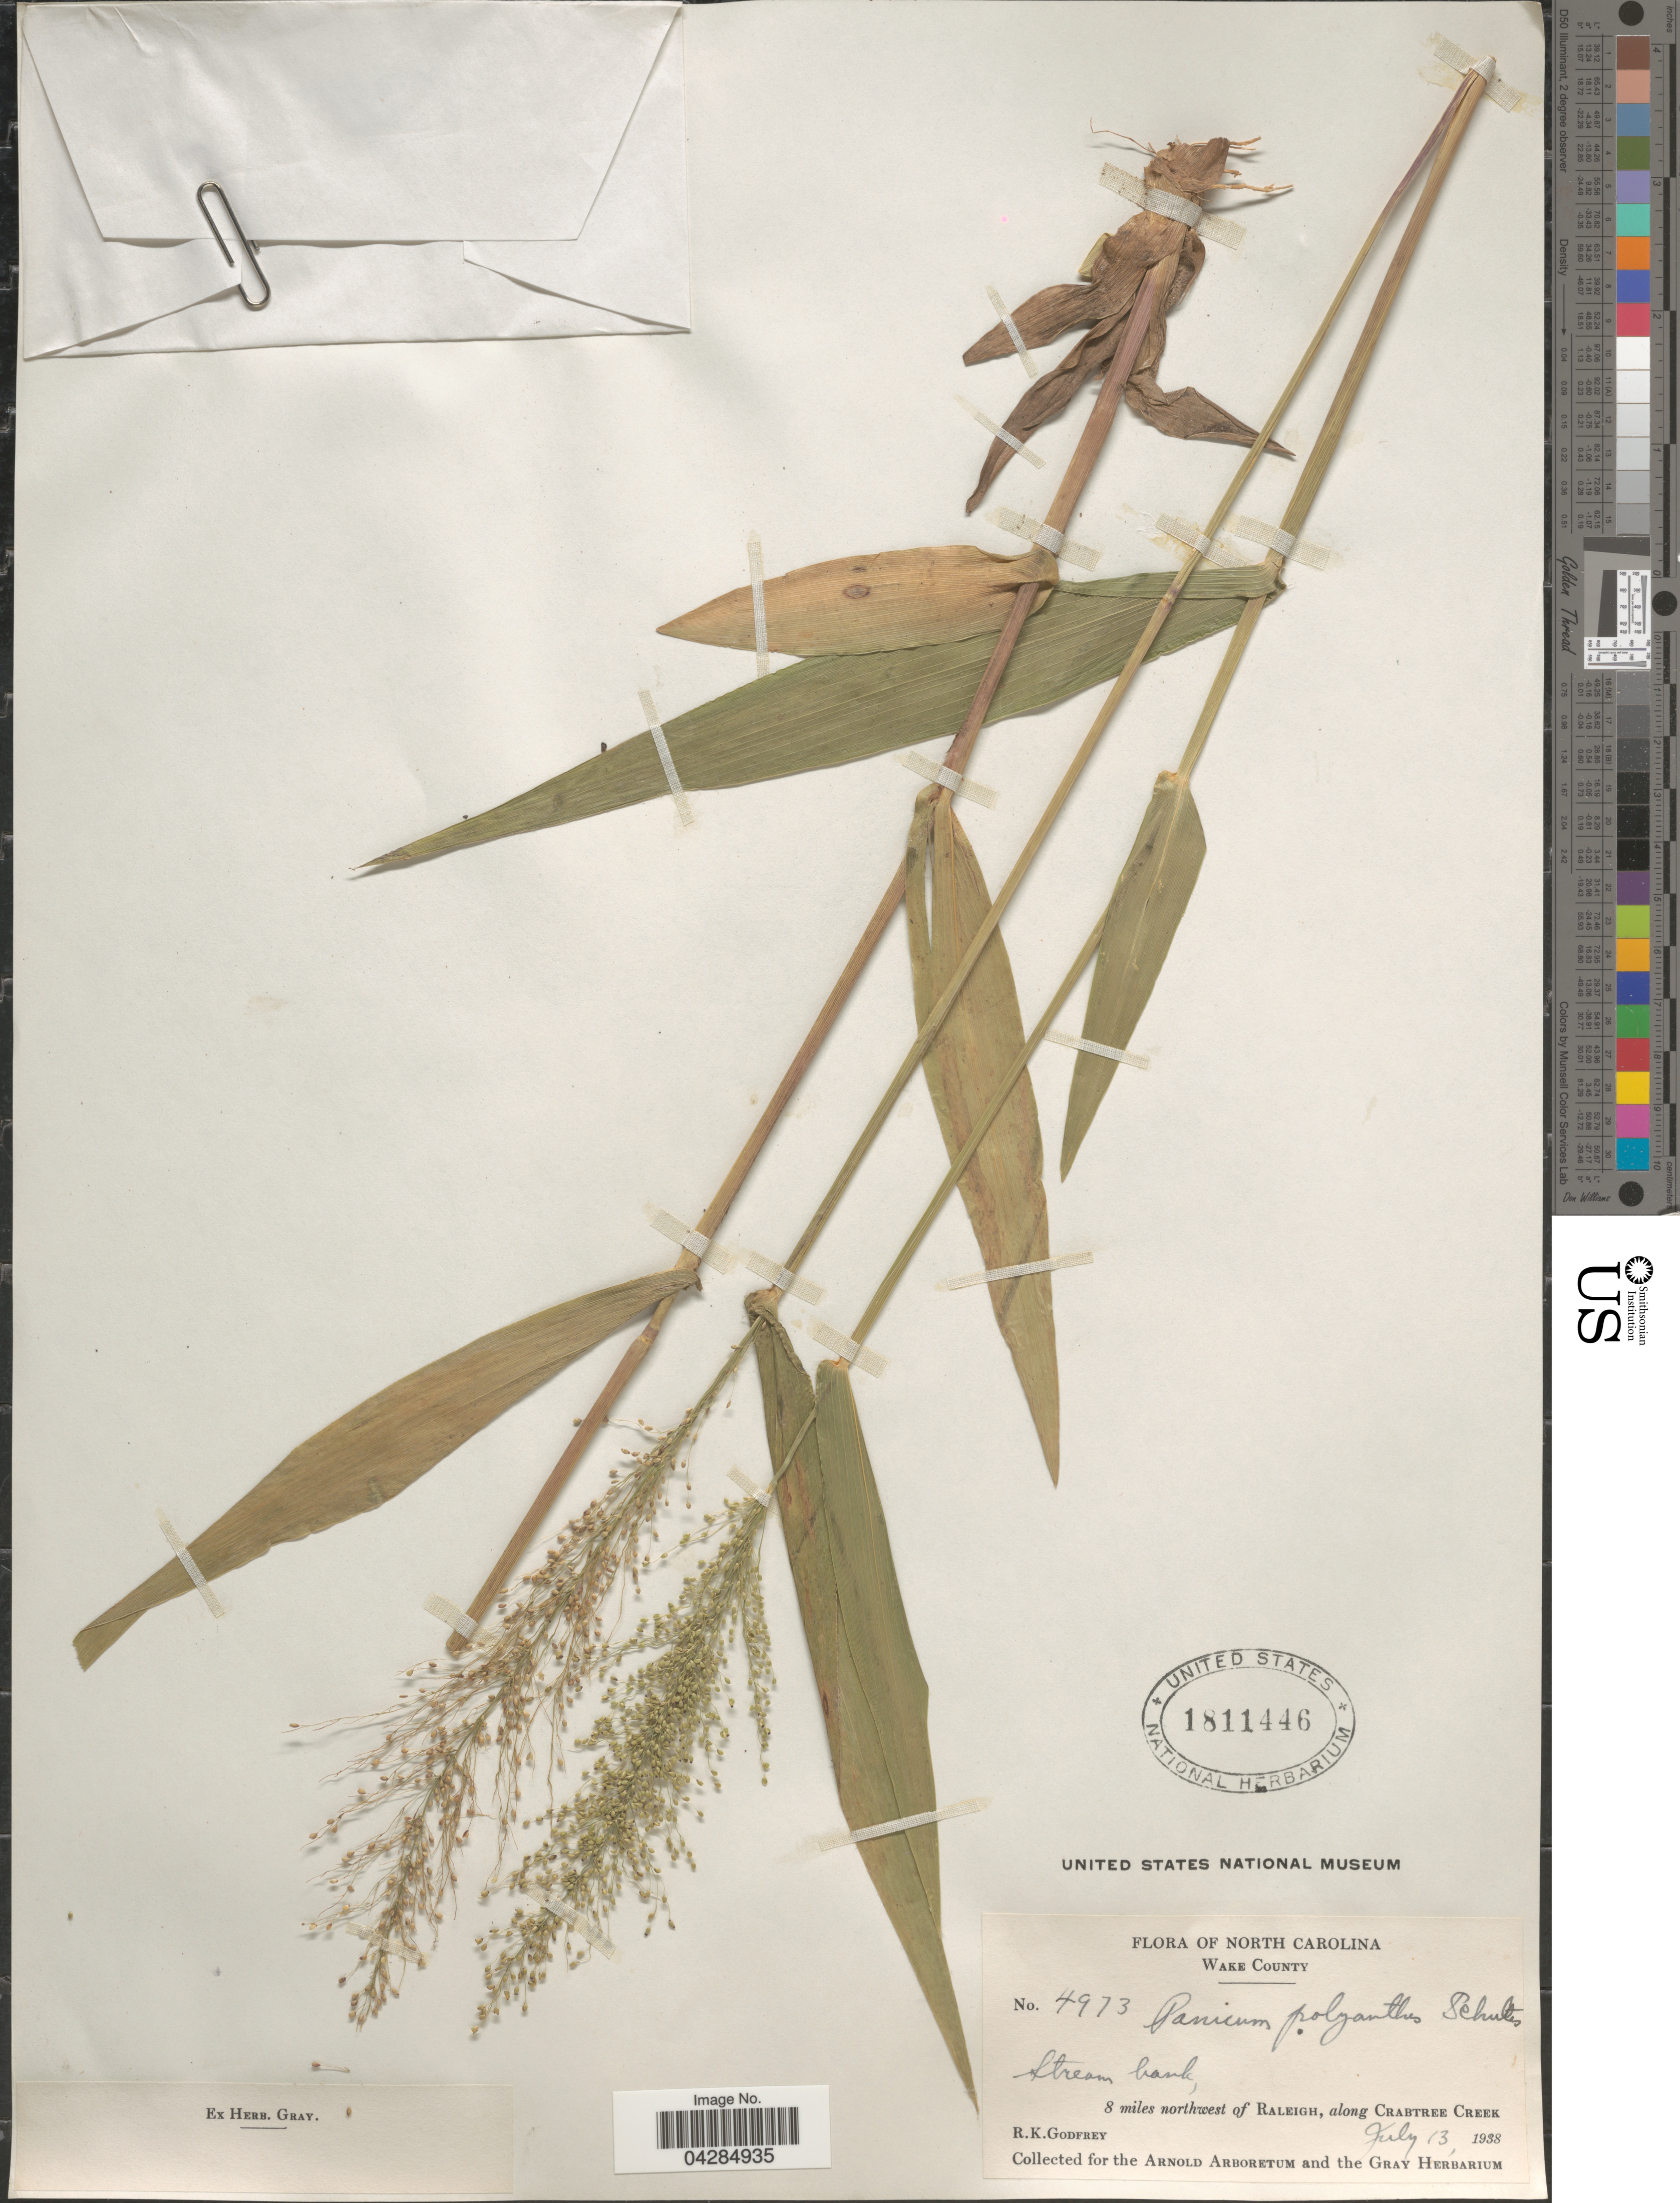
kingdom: Plantae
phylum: Tracheophyta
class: Liliopsida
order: Poales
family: Poaceae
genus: Dichanthelium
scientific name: Dichanthelium polyanthes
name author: (Schult.) Mohlenbr.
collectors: R. K. Godfrey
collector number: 4973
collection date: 1938-07-13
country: United States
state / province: North Carolina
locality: Wake County. 8 miles northwest of Raleigh, along Crabtree Creek.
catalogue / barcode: US 1811446